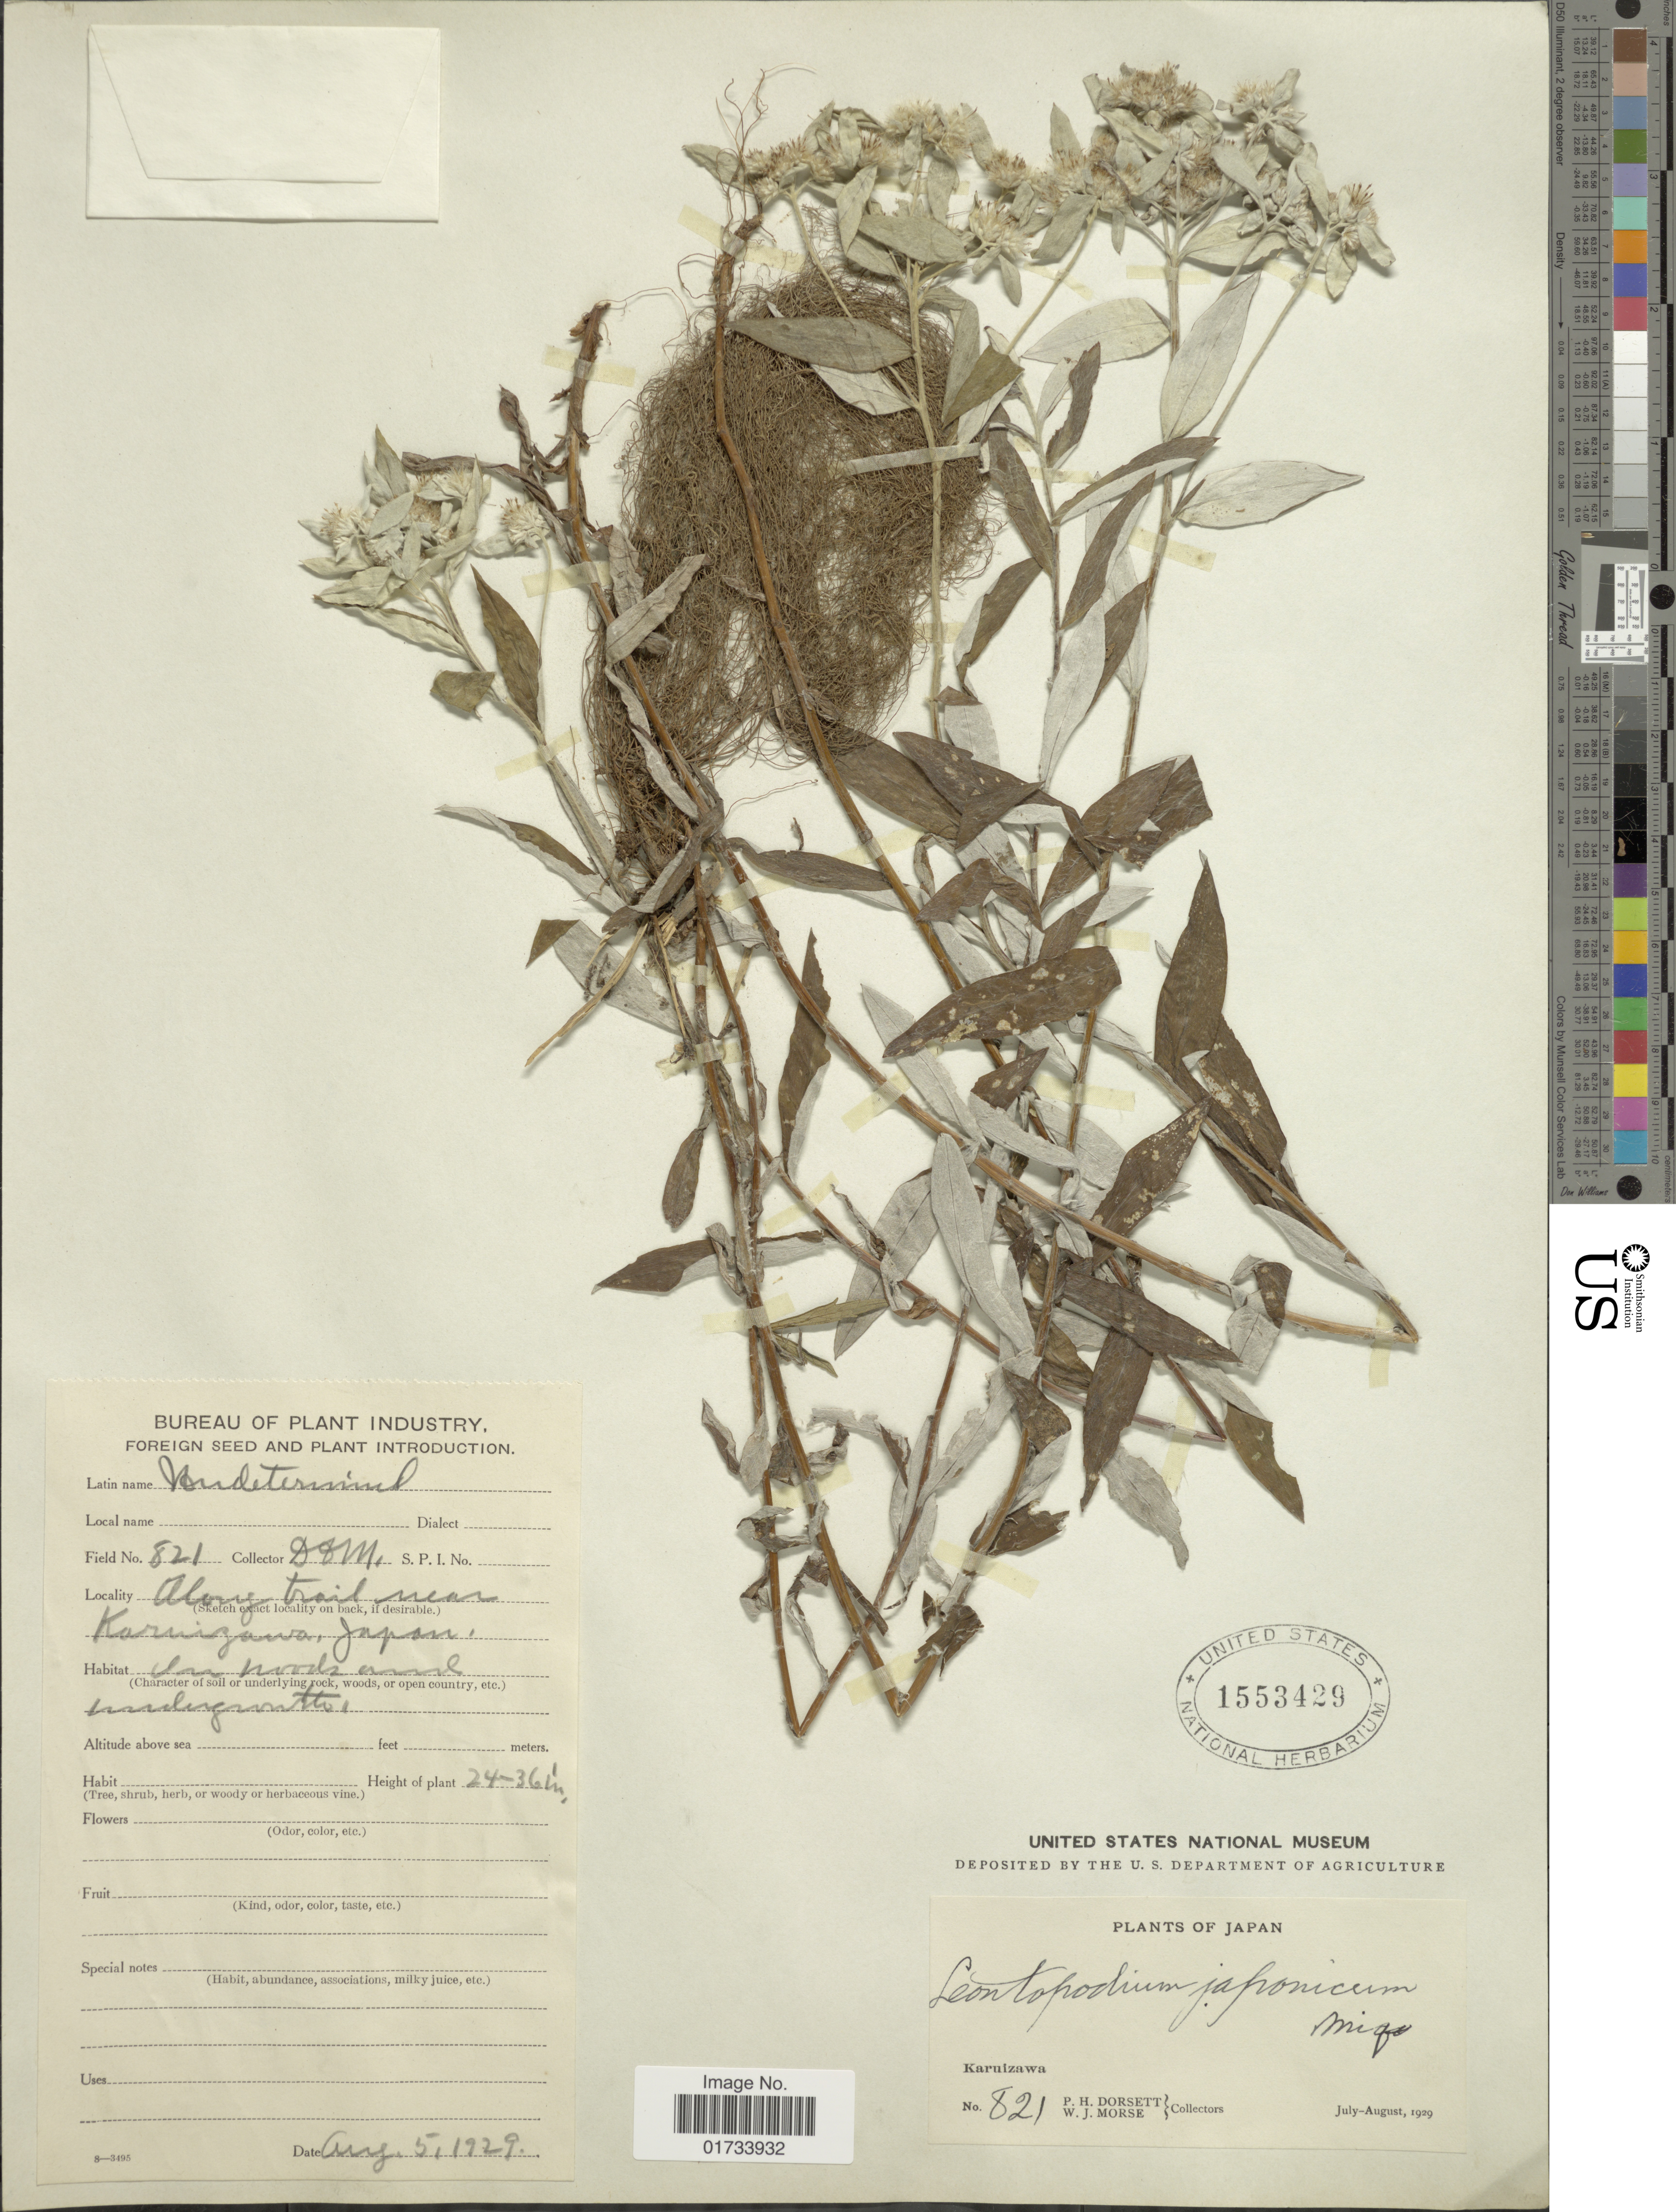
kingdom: Plantae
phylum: Tracheophyta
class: Magnoliopsida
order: Asterales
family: Asteraceae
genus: Leontopodium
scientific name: Leontopodium japonicum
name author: Miq.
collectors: P. H. Dorsett & W. J. Morse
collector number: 821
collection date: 1929-07/1929-08-05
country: Japan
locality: Along trail near Karuizawa, in woods and undergrowth.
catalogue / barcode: US 1553429